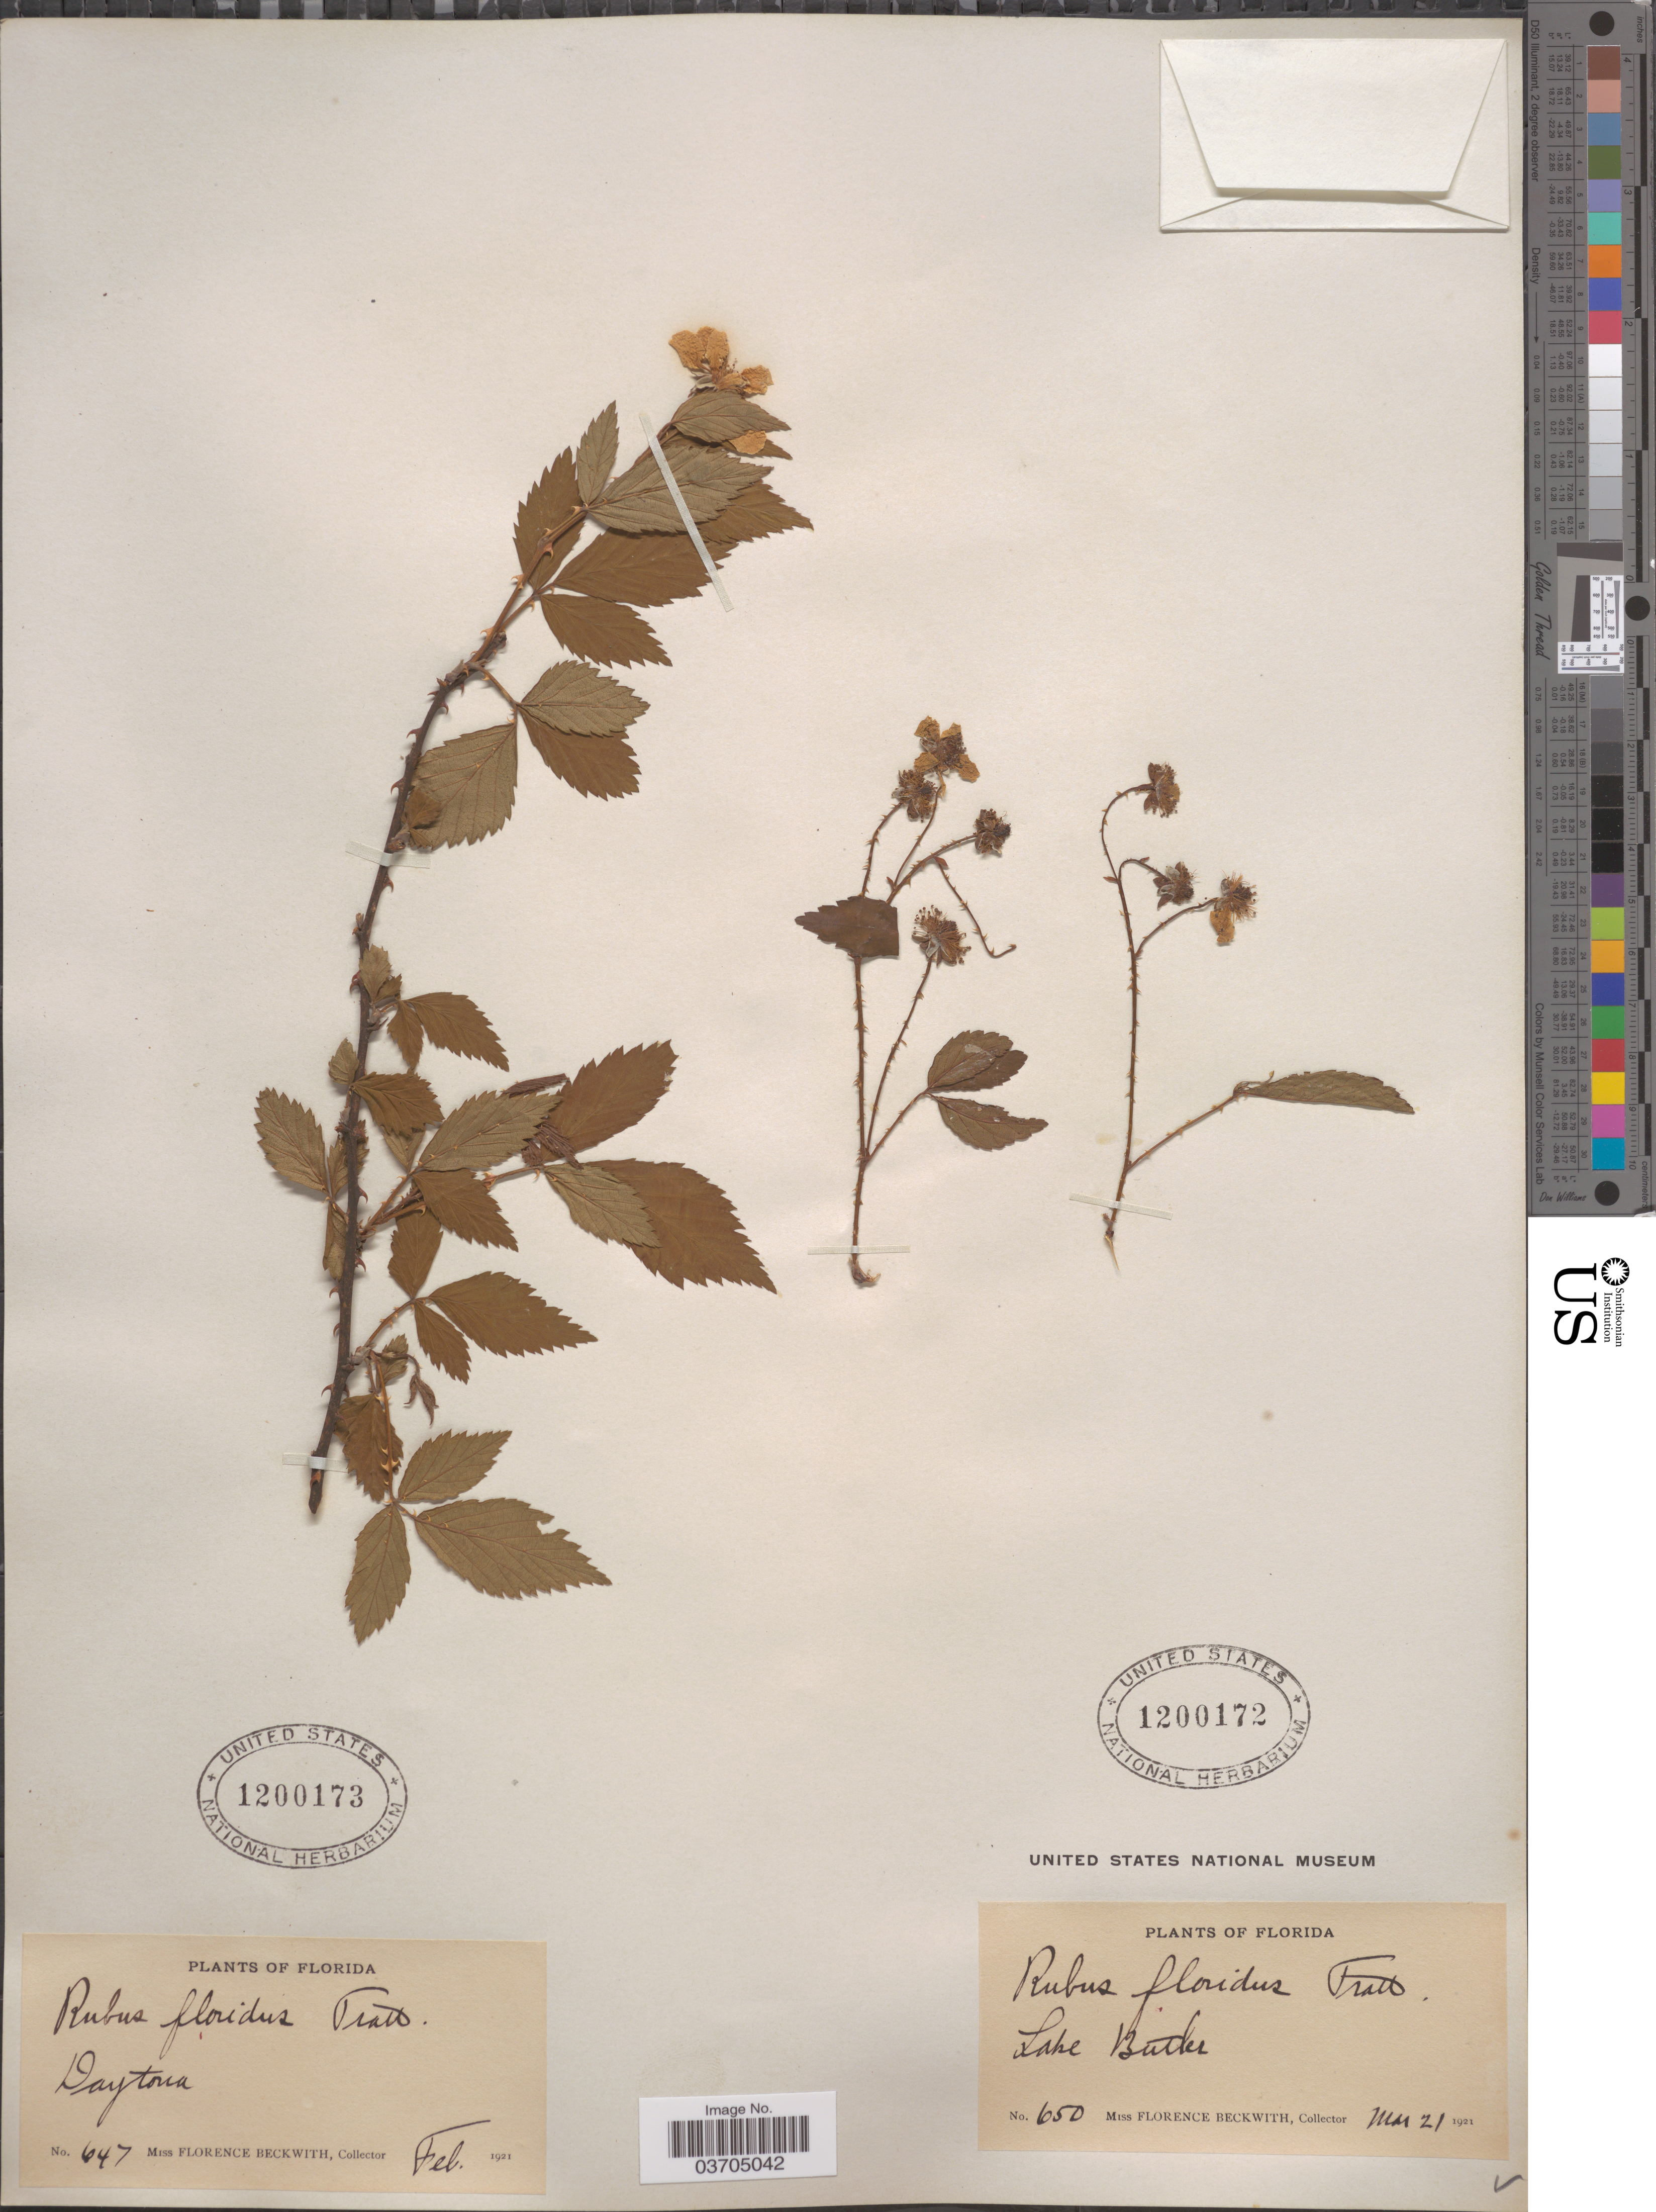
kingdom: Plantae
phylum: Tracheophyta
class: Magnoliopsida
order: Rosales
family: Rosaceae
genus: Rubus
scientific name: Rubus floridus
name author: Tratt.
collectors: F. Beckwith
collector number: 647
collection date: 1921-02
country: United States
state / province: Florida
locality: Daytona.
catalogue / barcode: US 1200173-2